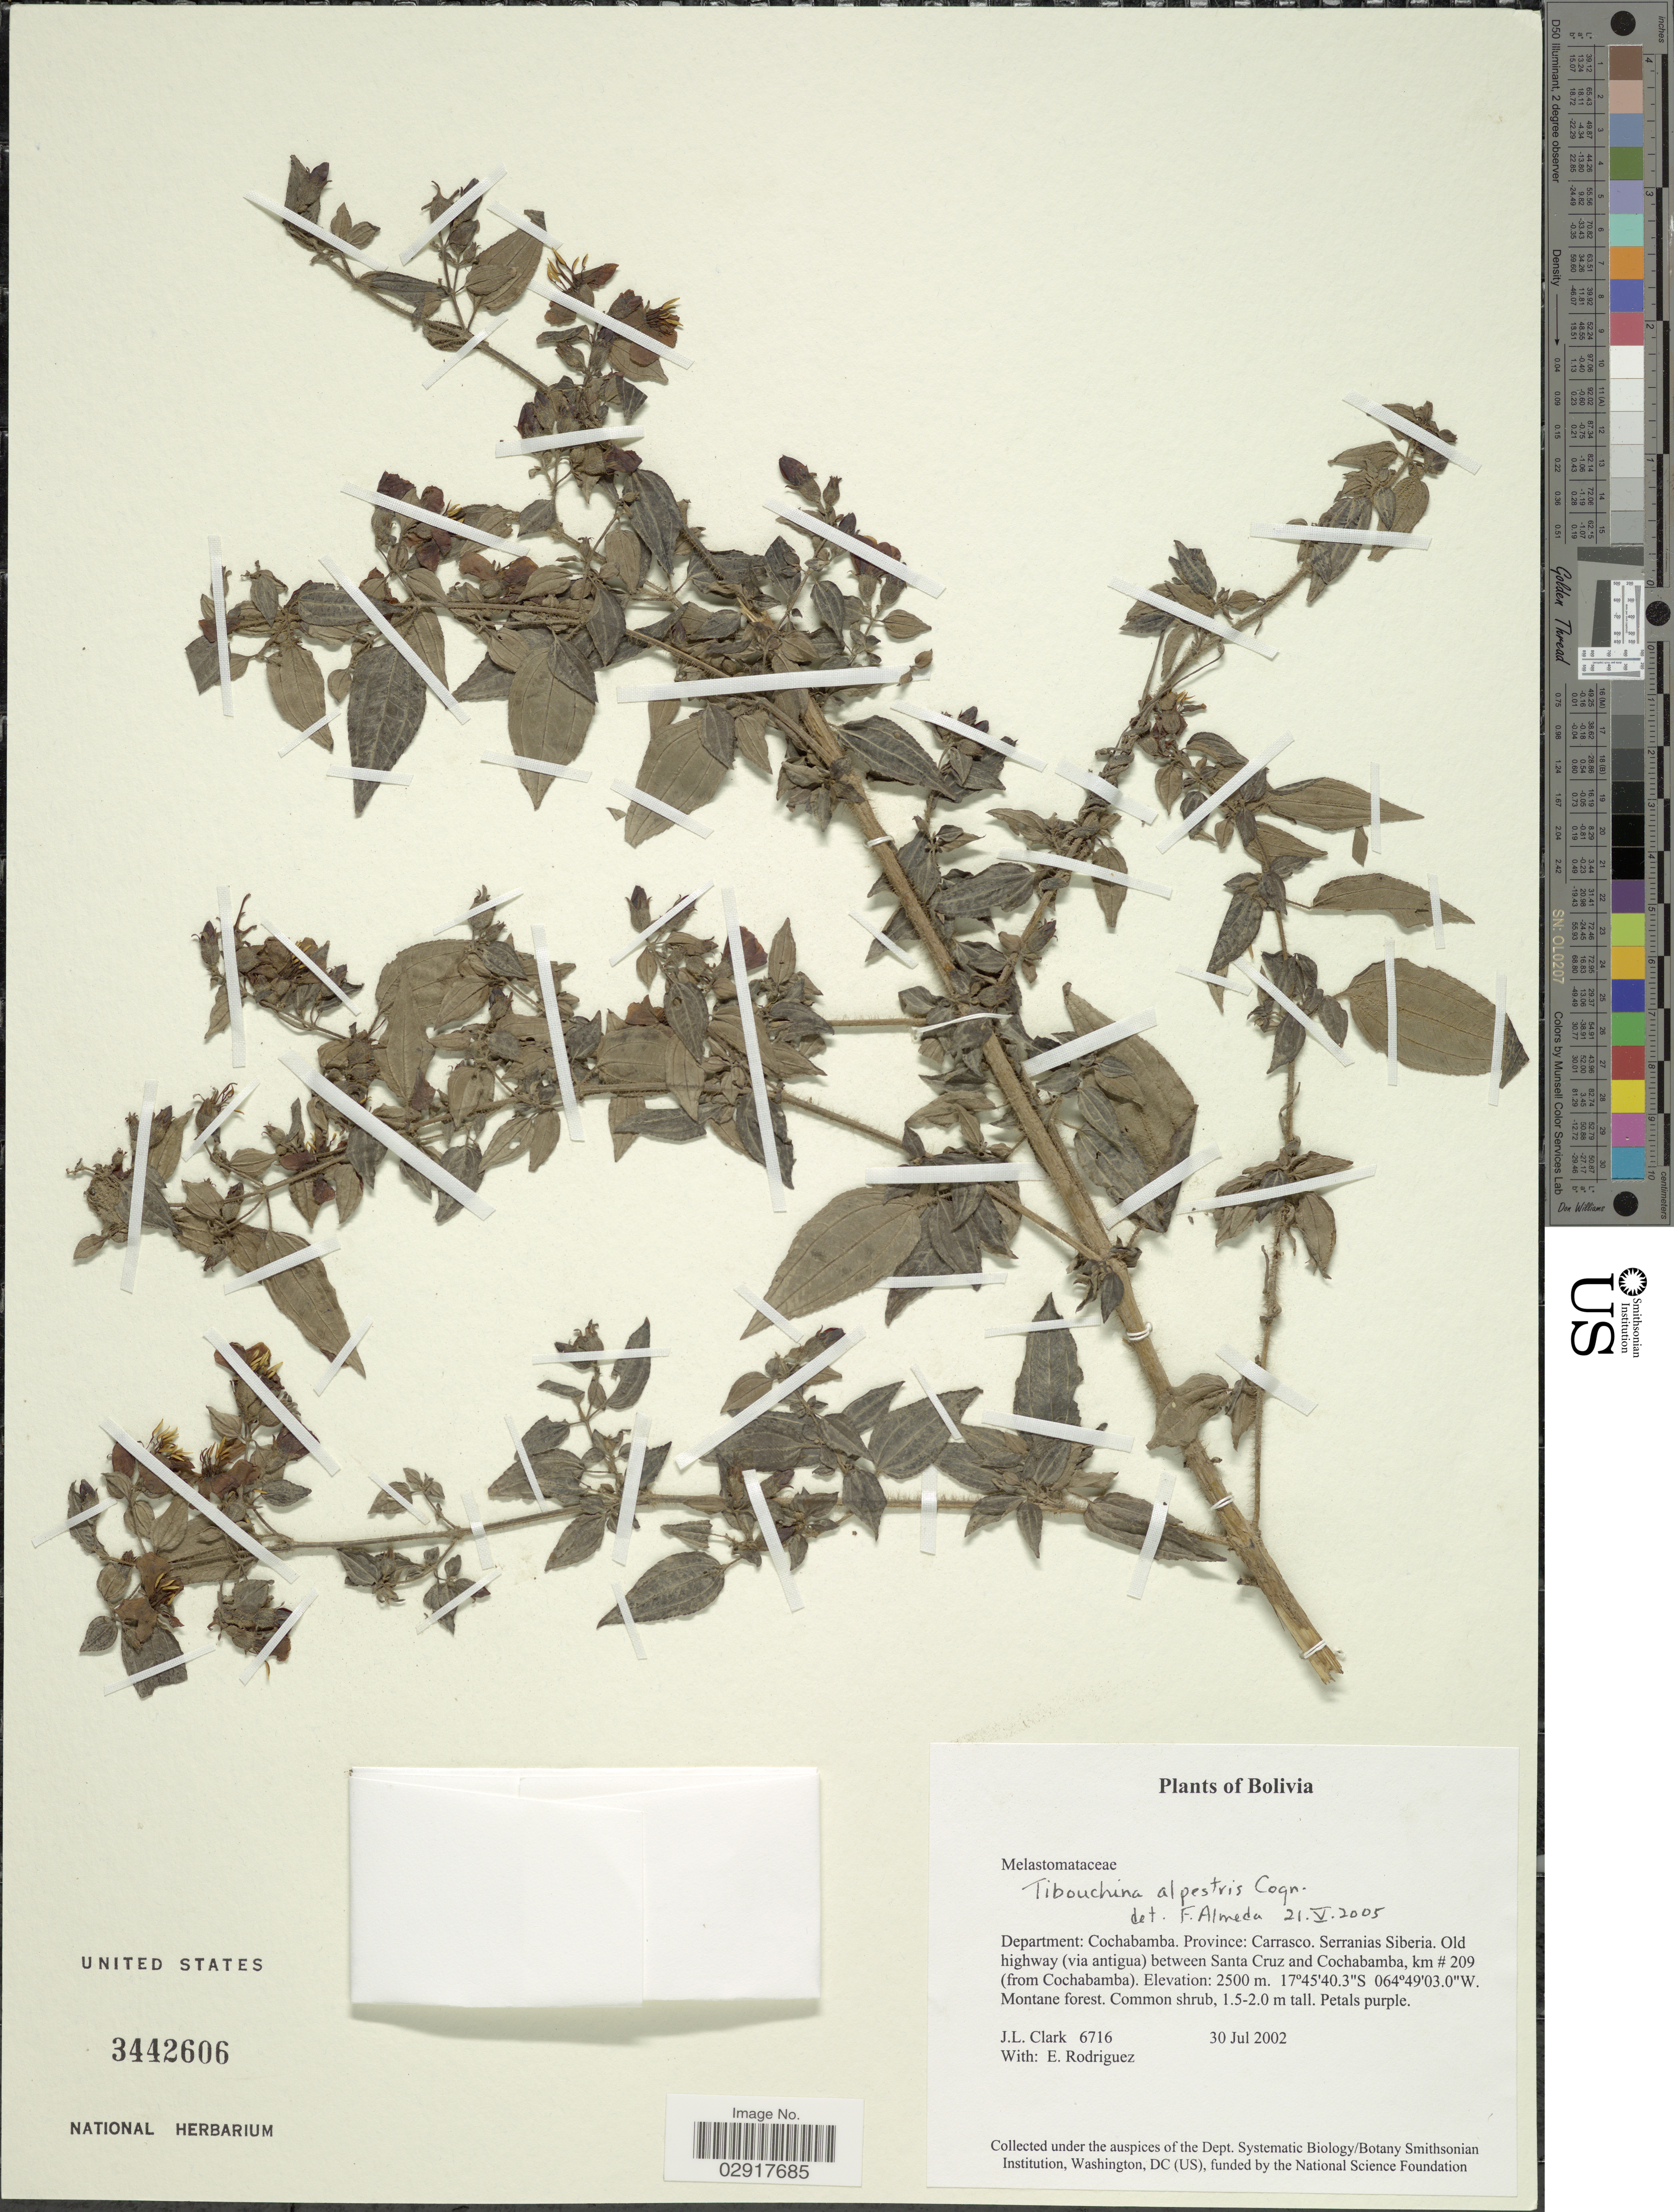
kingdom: Plantae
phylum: Tracheophyta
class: Magnoliopsida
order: Myrtales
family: Melastomataceae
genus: Chaetogastra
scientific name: Chaetogastra brachyphylla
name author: (Gleason) P.J.F. Guim. & Michelang.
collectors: J. L. Clark & E. Rodriguez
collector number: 6716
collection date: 2002-07-30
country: Bolivia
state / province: Cochabamba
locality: Department: Cochabamba. Province: Carrasco. Serranias Siberia. Old highway (via antigua) between Santa Cruz and Cochabamba, km # 209 (from Cochabamba). Montana forest.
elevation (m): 2500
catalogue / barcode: US 3442606